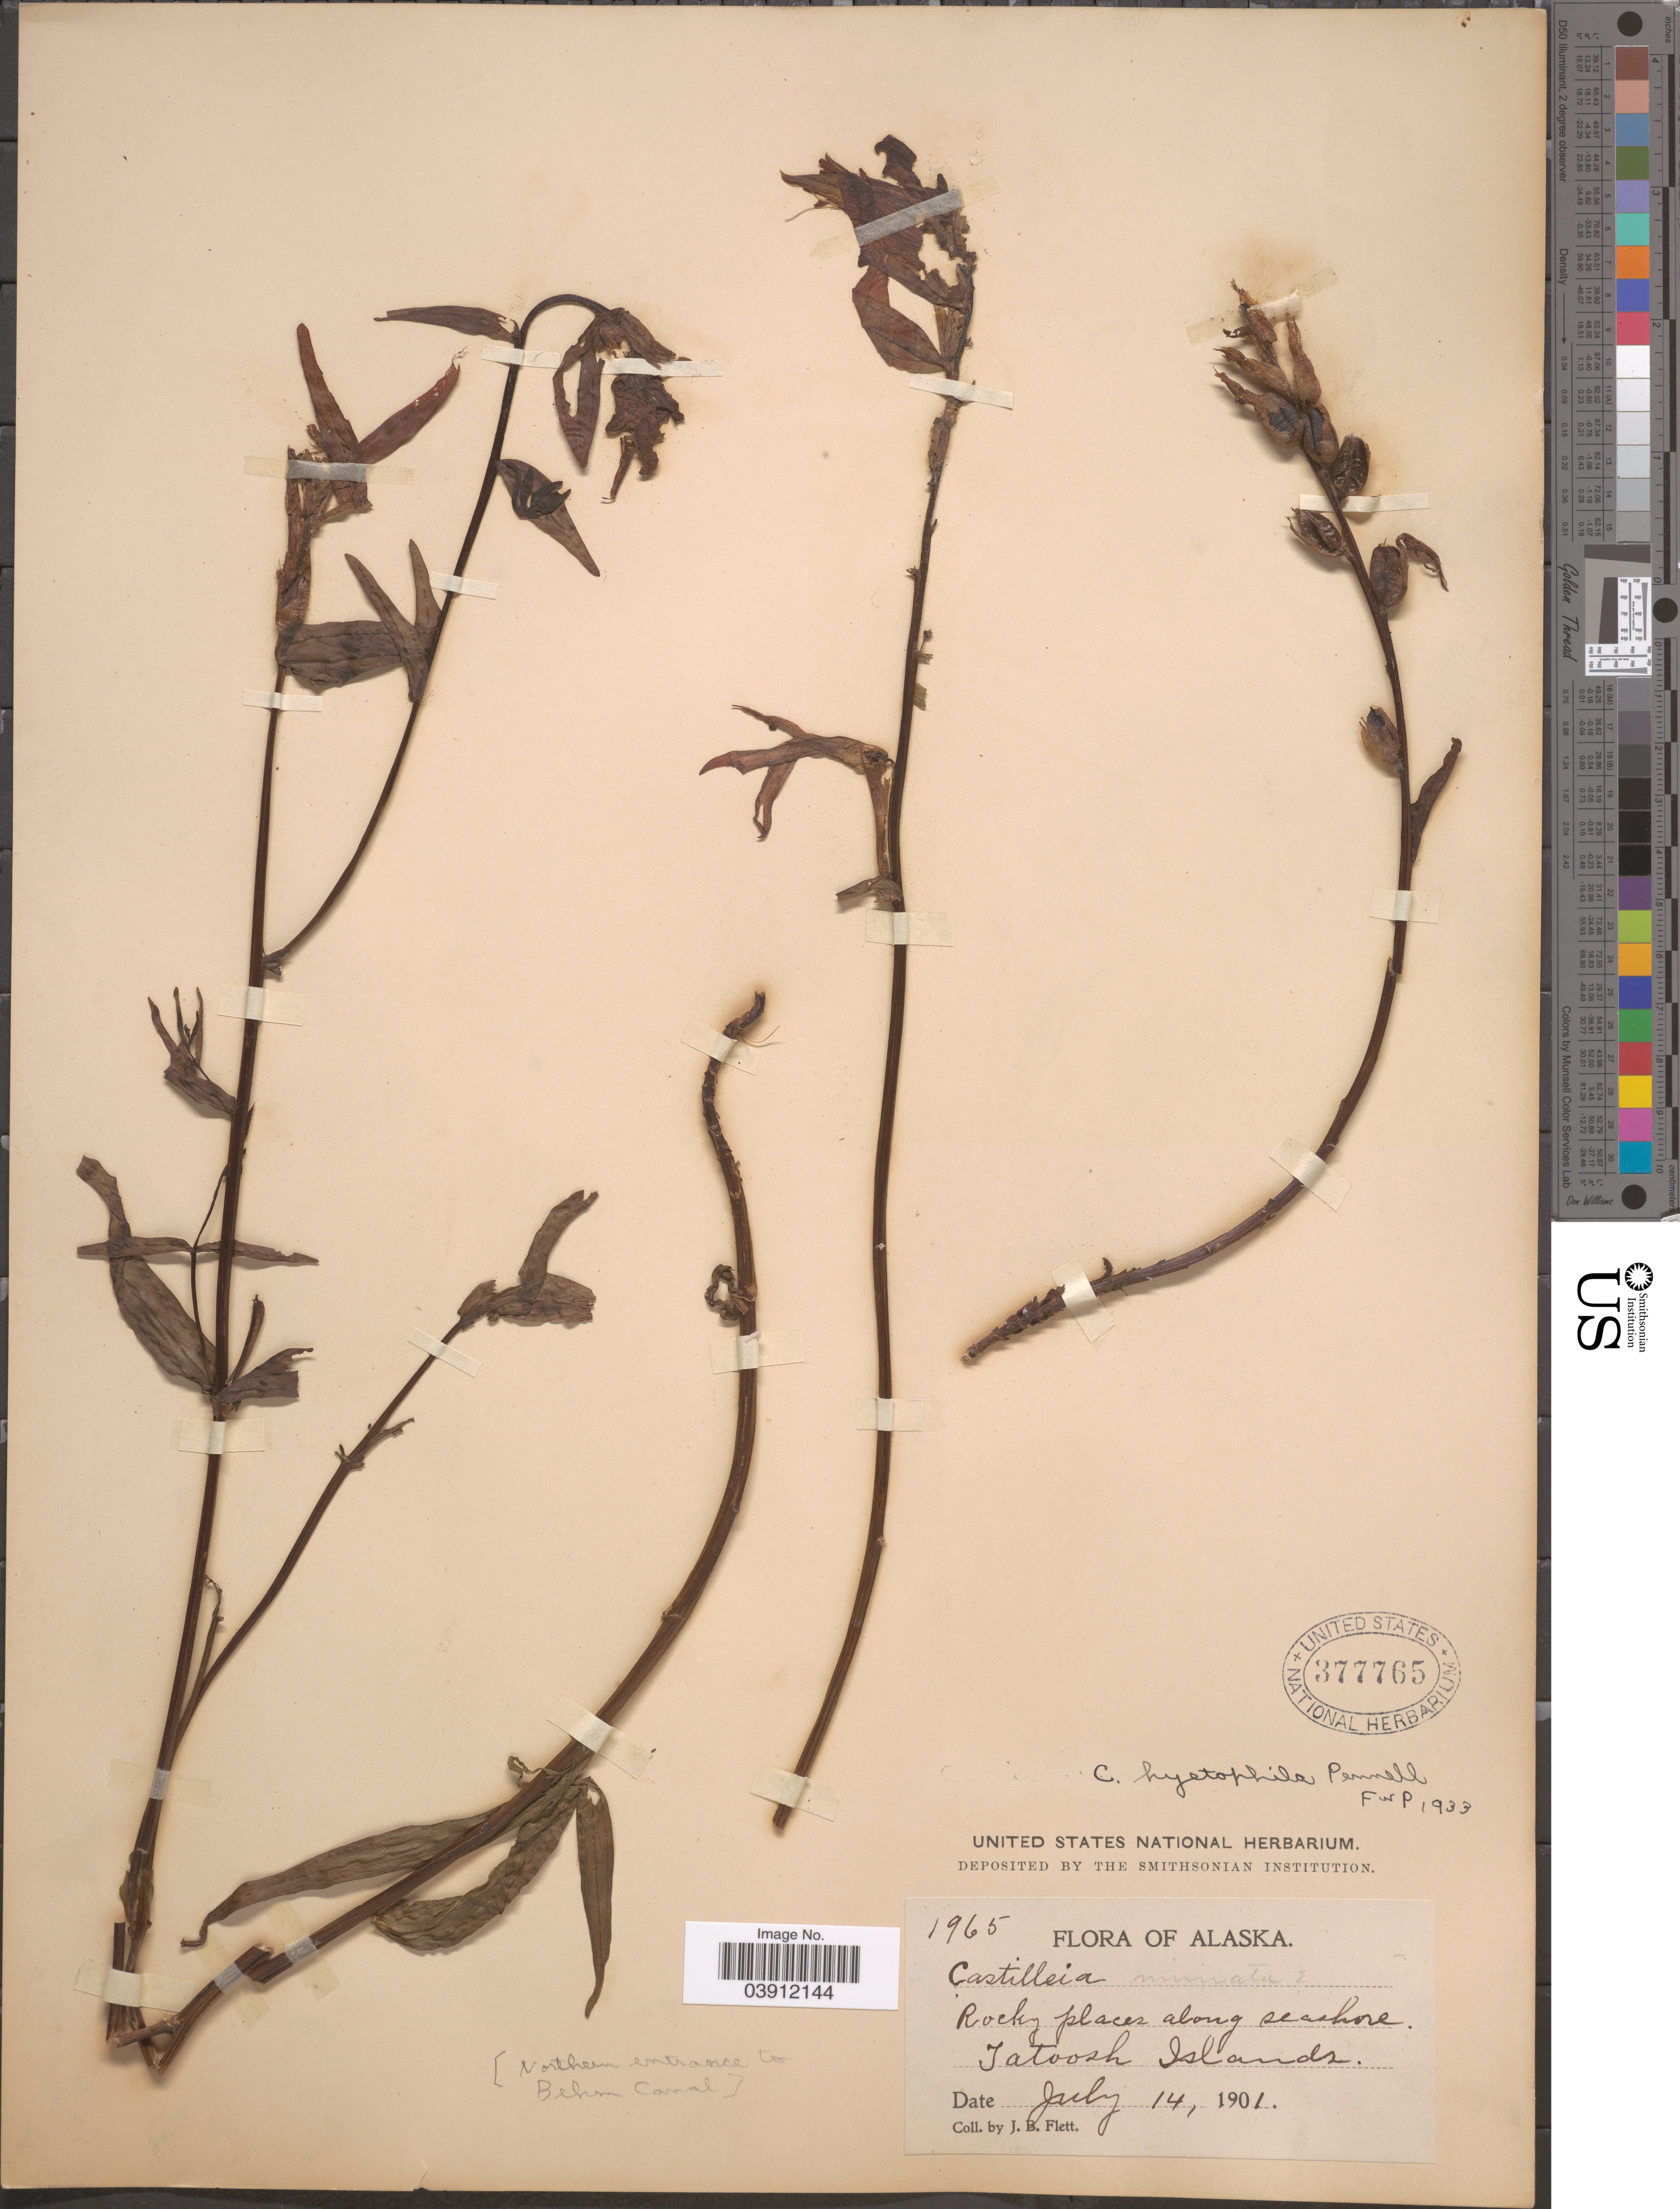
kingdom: Plantae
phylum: Tracheophyta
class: Magnoliopsida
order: Lamiales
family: Orobanchaceae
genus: Castilleja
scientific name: Castilleja hyetophila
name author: Pennell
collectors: J. Flett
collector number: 1965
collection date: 1901-07-14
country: United States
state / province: Alaska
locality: Rocky places along seashore. Tatoosh Islands.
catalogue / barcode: US 377765